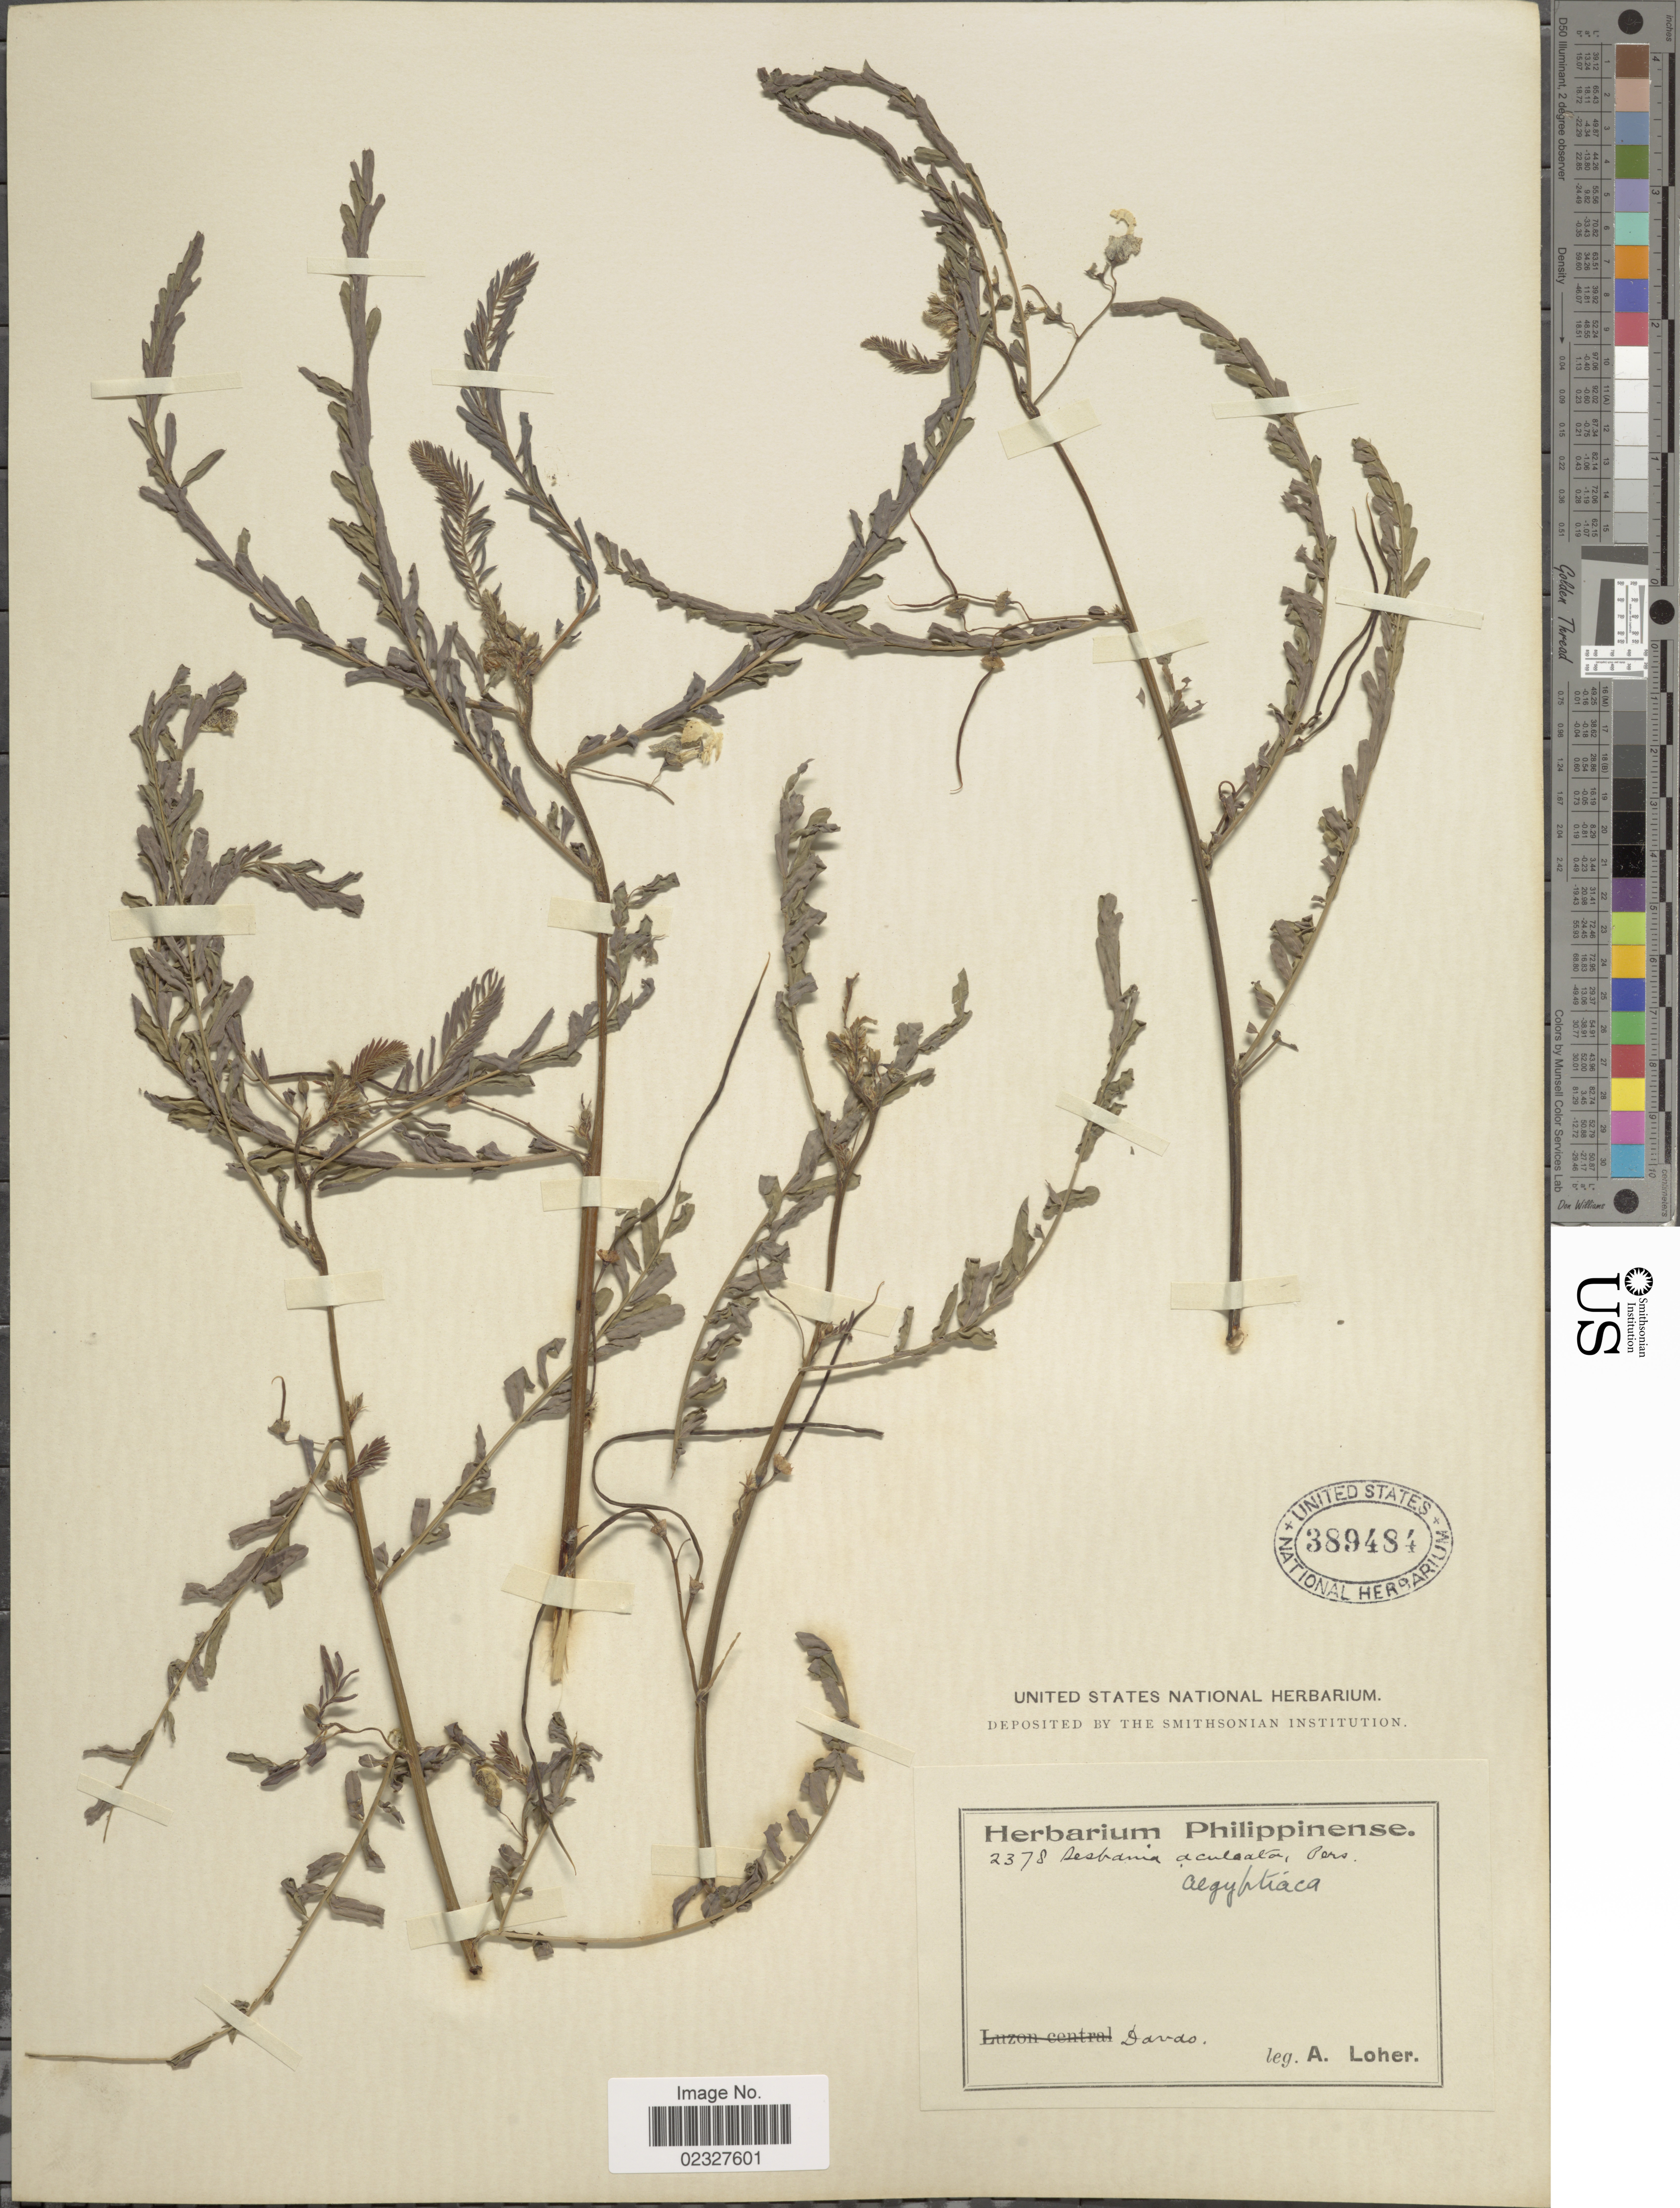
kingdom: Plantae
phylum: Tracheophyta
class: Magnoliopsida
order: Fabales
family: Fabaceae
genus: Sesbania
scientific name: Sesbania cannabina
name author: (Retz.) Poir.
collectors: A. Loher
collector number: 2378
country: Philippines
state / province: Davao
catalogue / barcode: US 389484